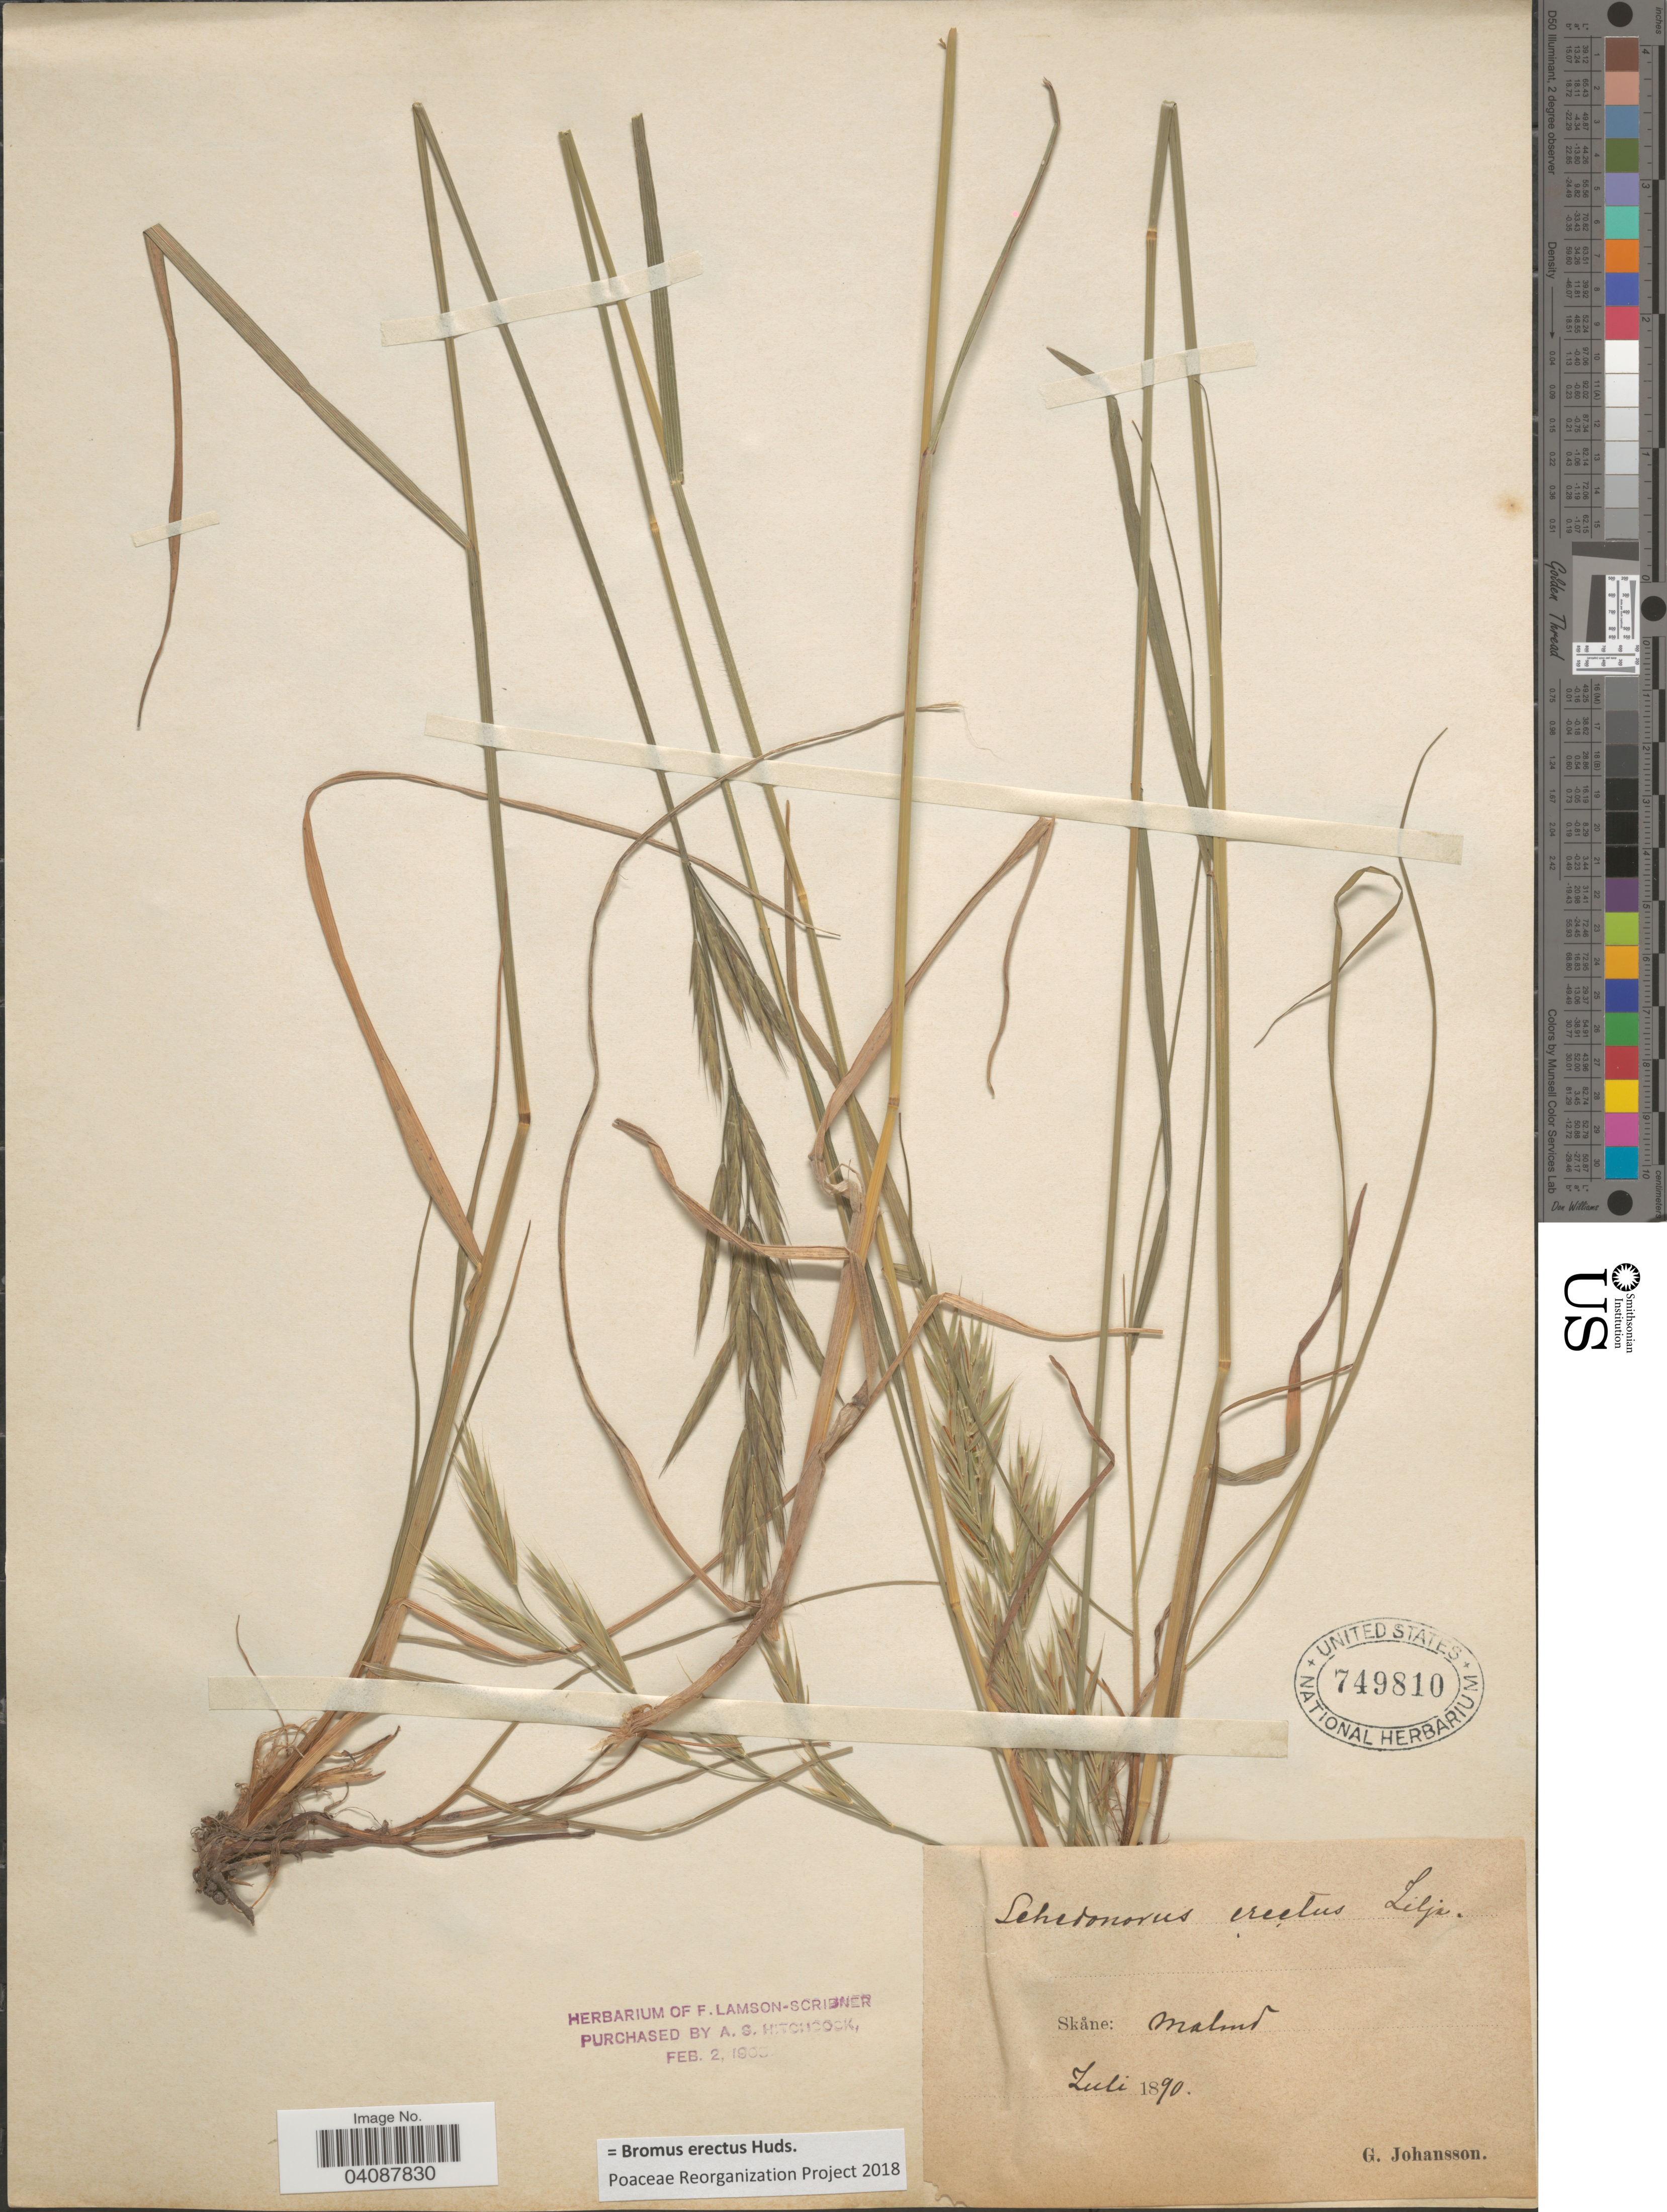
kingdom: Plantae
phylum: Tracheophyta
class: Liliopsida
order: Poales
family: Poaceae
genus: Bromus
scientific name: Bromus erectus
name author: Huds.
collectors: G. Johansson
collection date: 1890-07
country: Sweden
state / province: Skåne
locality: Malmö.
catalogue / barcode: US 749810